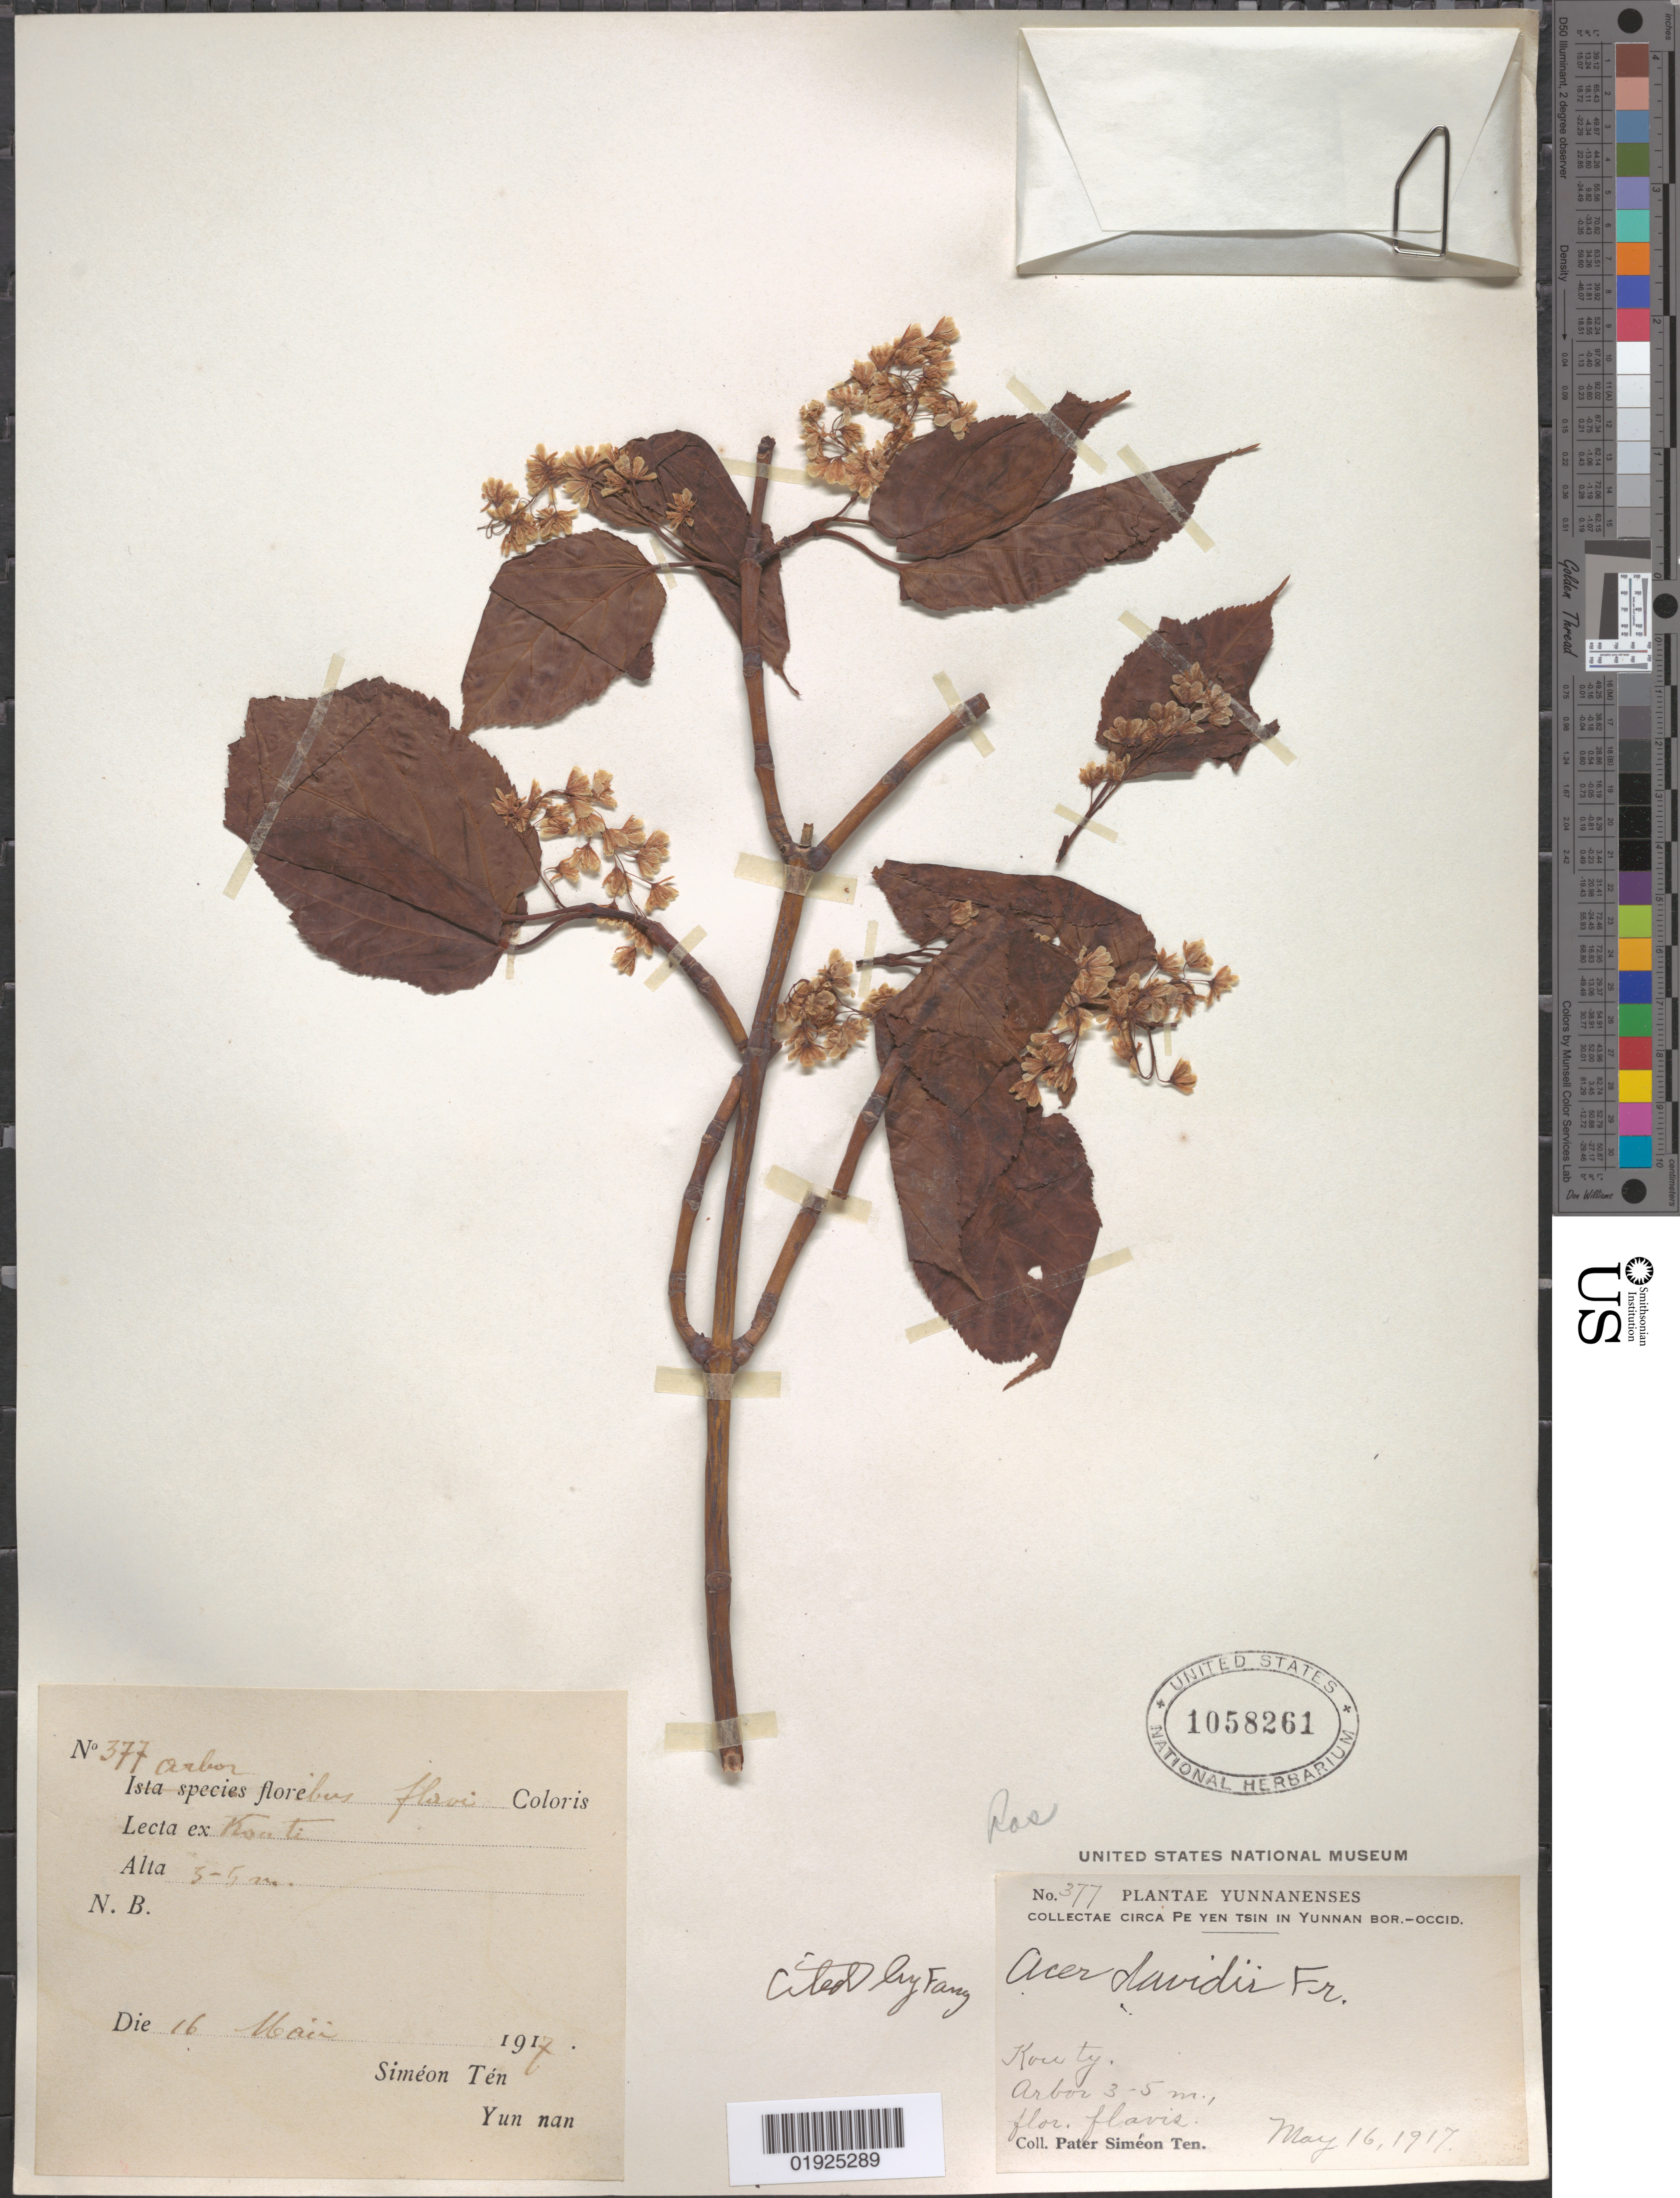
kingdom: Plantae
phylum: Tracheophyta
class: Magnoliopsida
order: Sapindales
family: Sapindaceae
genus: Acer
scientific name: Acer sikkimense subsp. davidii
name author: (Franch.) Wesm.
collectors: P. Siméon Ten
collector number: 377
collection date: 1917-05-16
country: China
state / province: Yunnan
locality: Pe Yen Tsin, Kouti [?]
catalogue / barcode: US 1058261